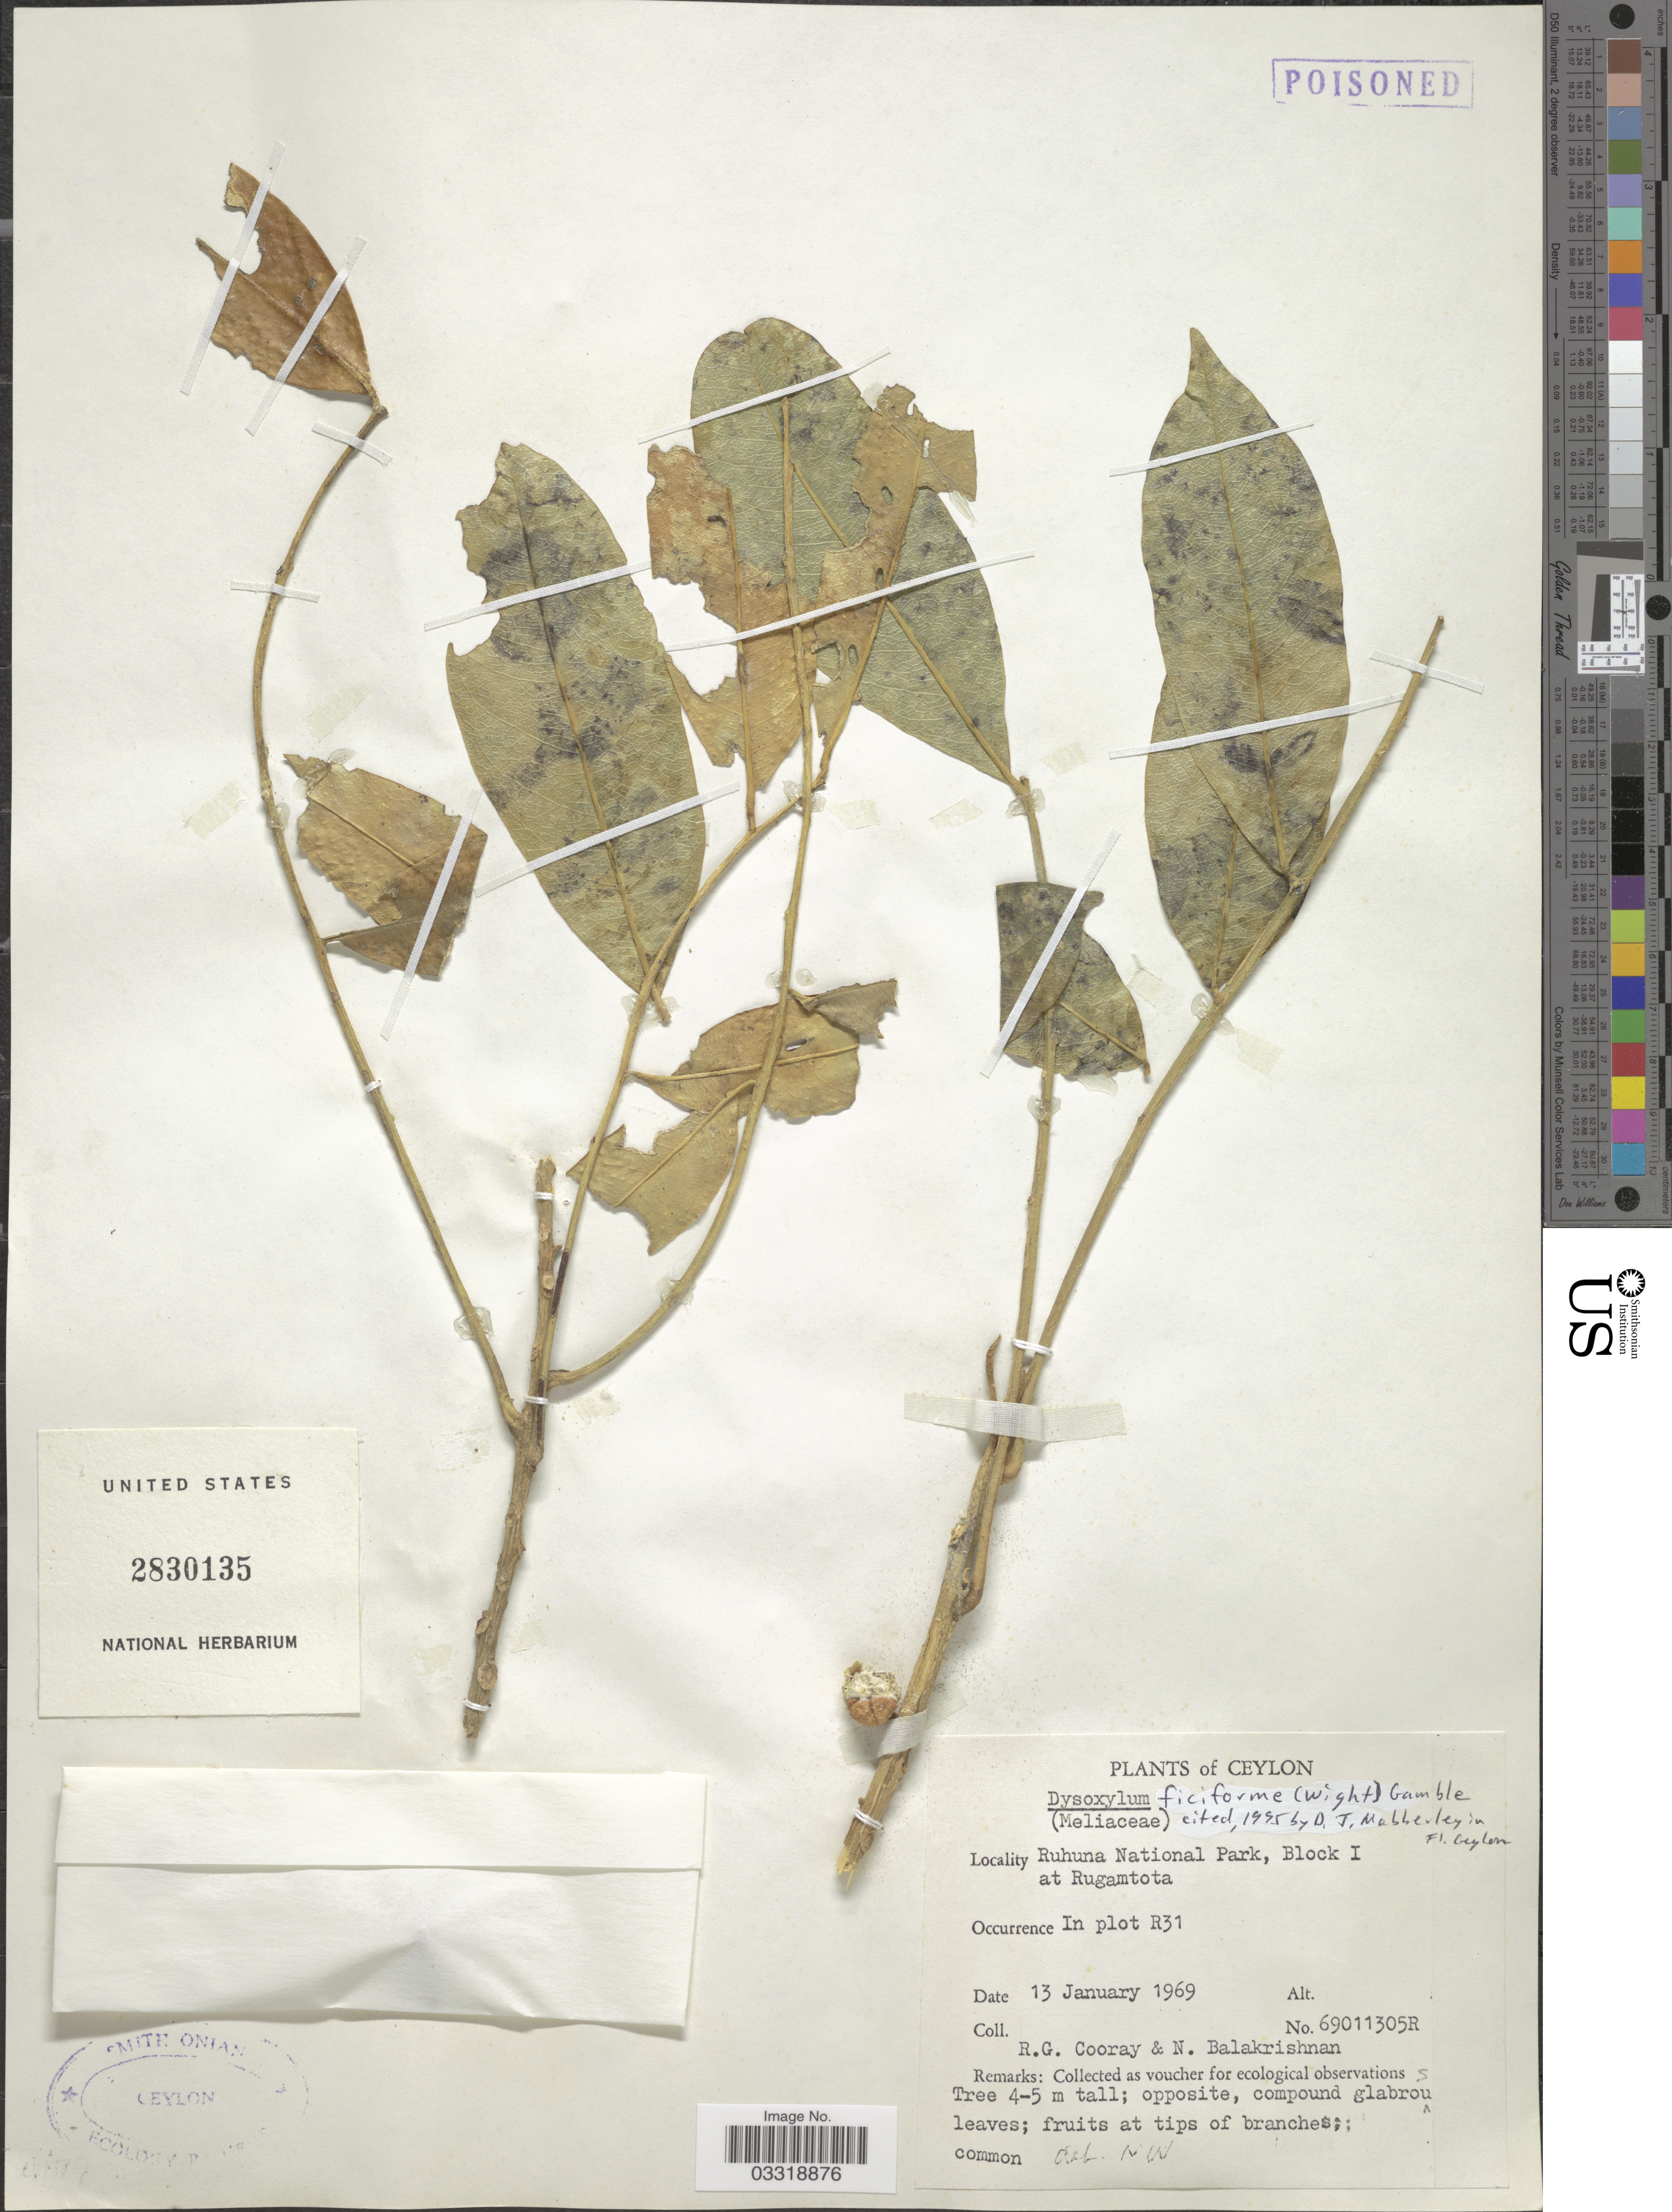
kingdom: Plantae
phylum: Tracheophyta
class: Magnoliopsida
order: Sapindales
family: Meliaceae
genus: Dysoxylum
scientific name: Dysoxylum gotadhora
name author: (Buch.-Ham.) Mabb.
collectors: R. Cooray & N. Balakrishnan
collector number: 69011305R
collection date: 1969-01-13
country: Sri Lanka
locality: Ceylon. Ruhuna National Park, Block I at Rugamtota. In plot R31.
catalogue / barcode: US 2830135